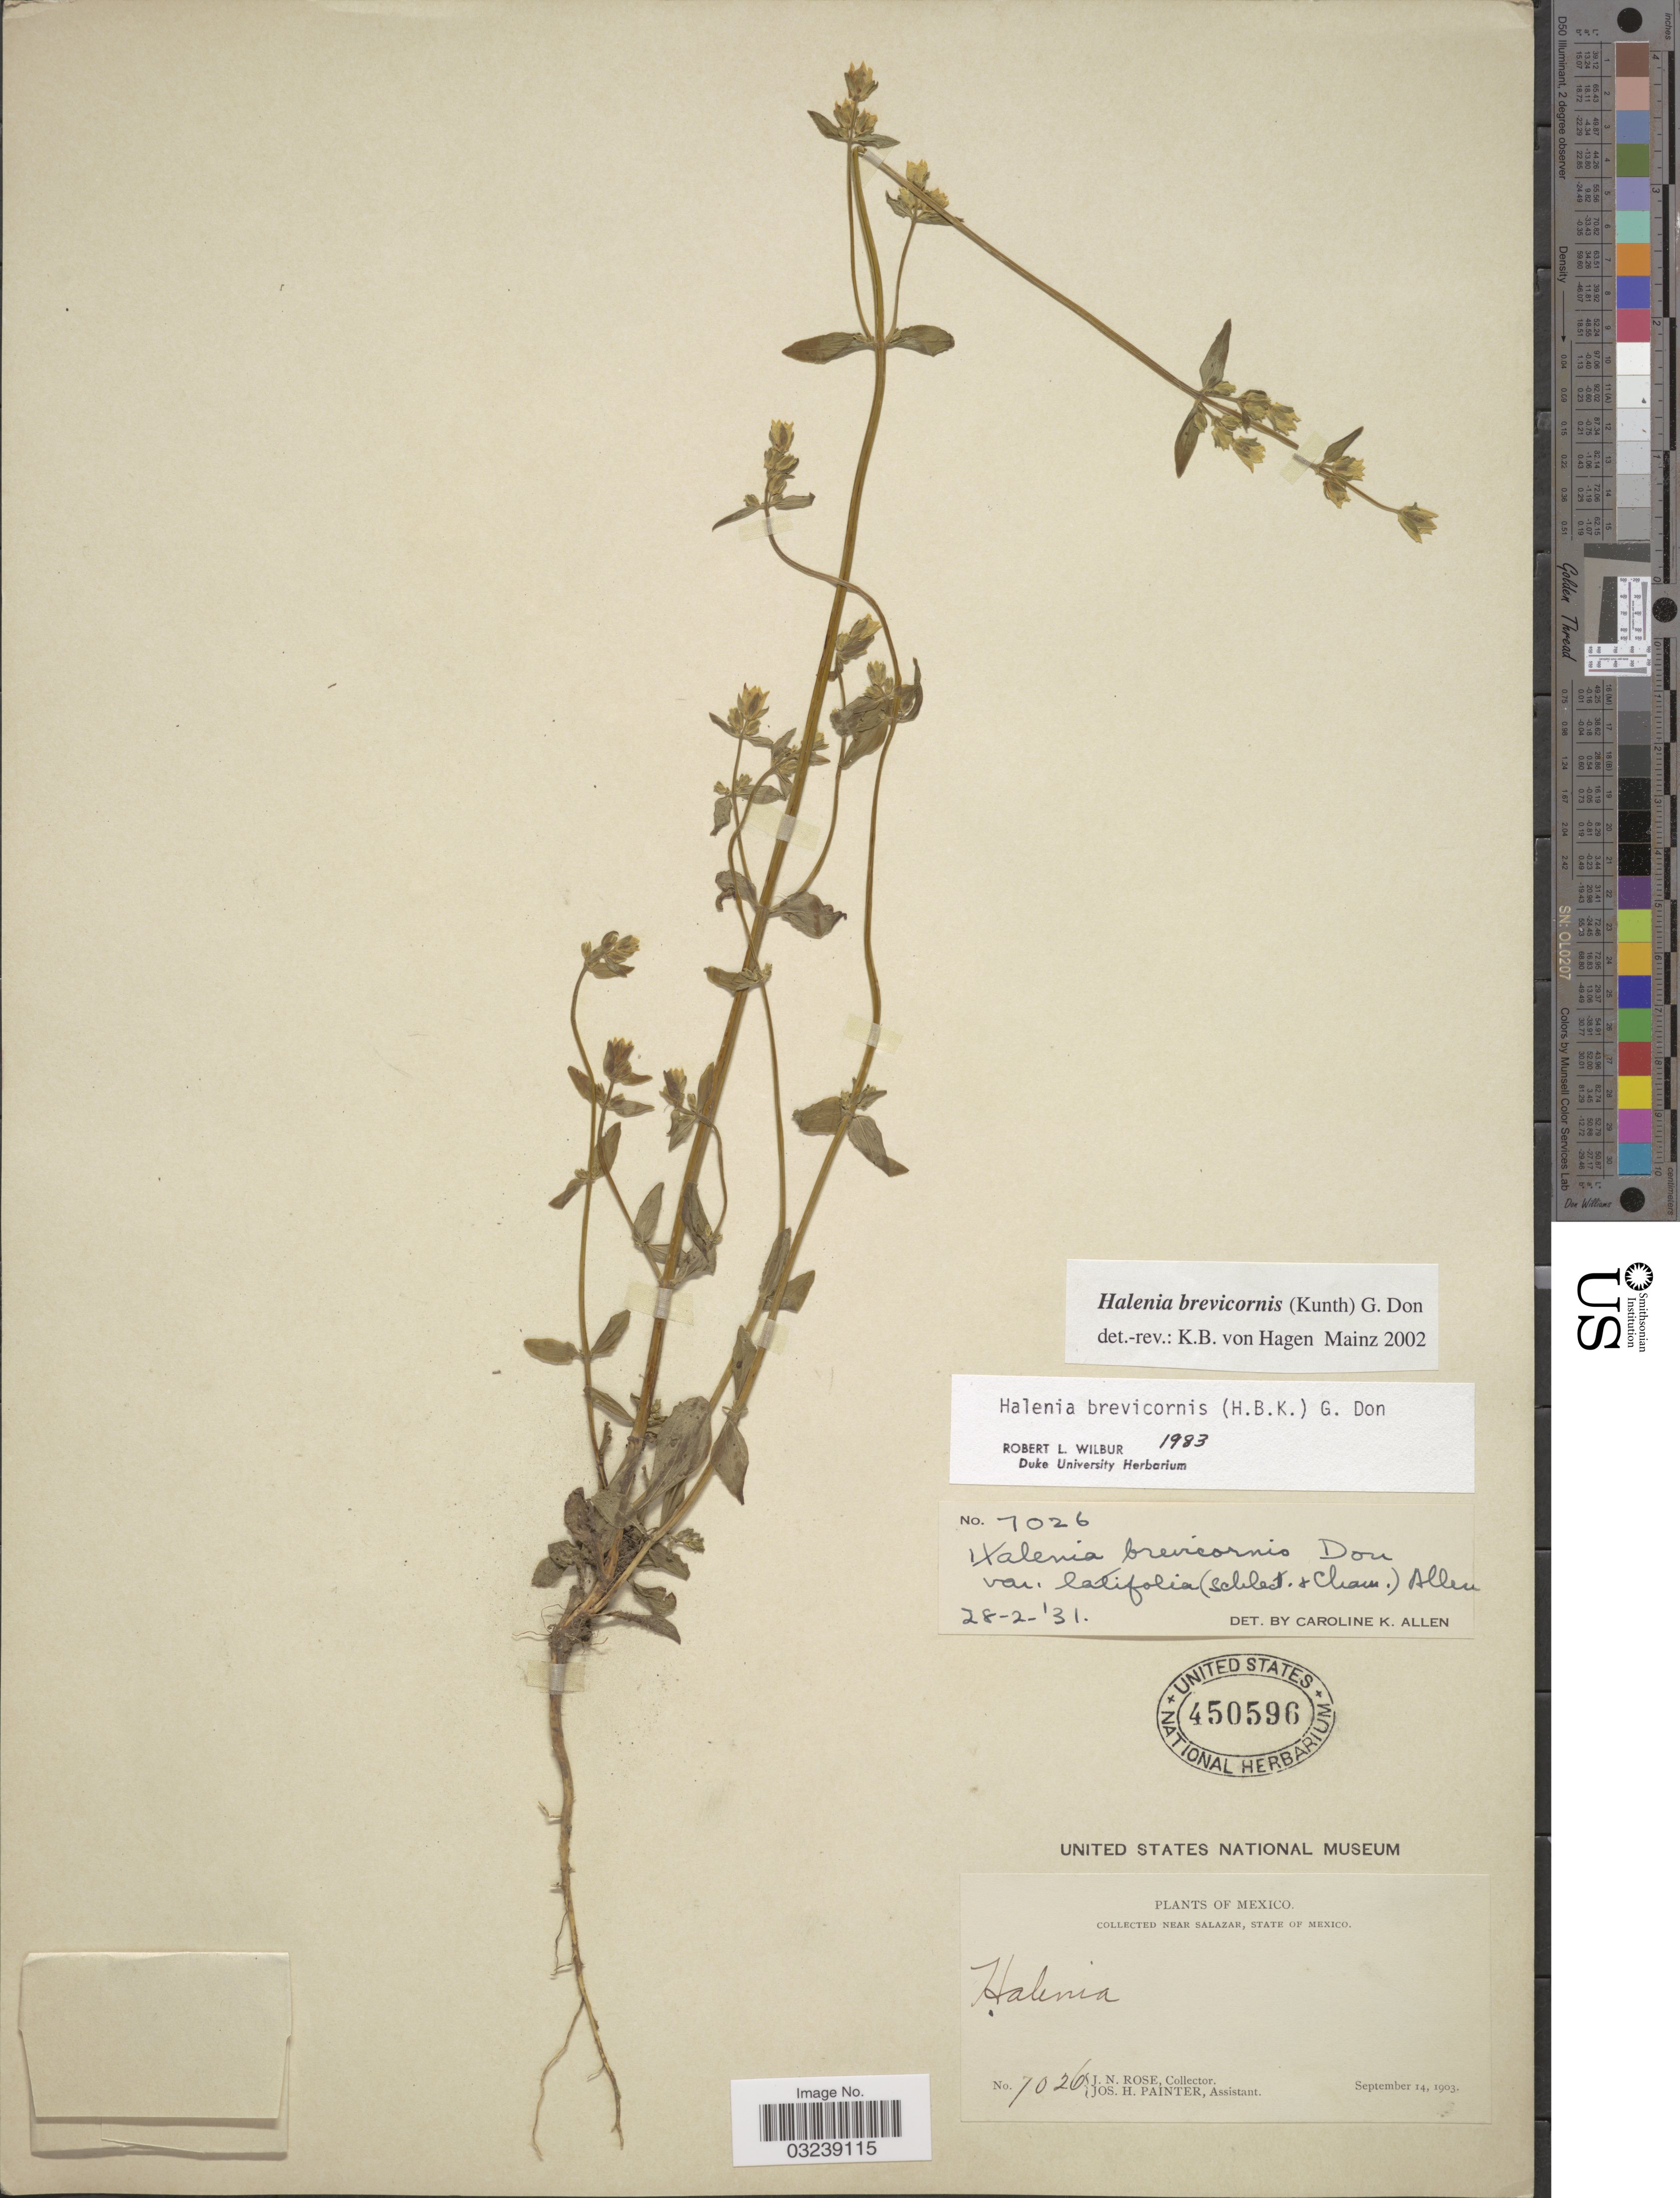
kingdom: Plantae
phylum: Tracheophyta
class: Magnoliopsida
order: Gentianales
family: Gentianaceae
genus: Halenia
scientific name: Halenia brevicornis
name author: (Kunth) G. Don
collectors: J. N. Rose & J. H. Painter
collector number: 7026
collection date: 1903-09-14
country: Mexico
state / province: México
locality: Collected near Salazar.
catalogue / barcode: US 450596